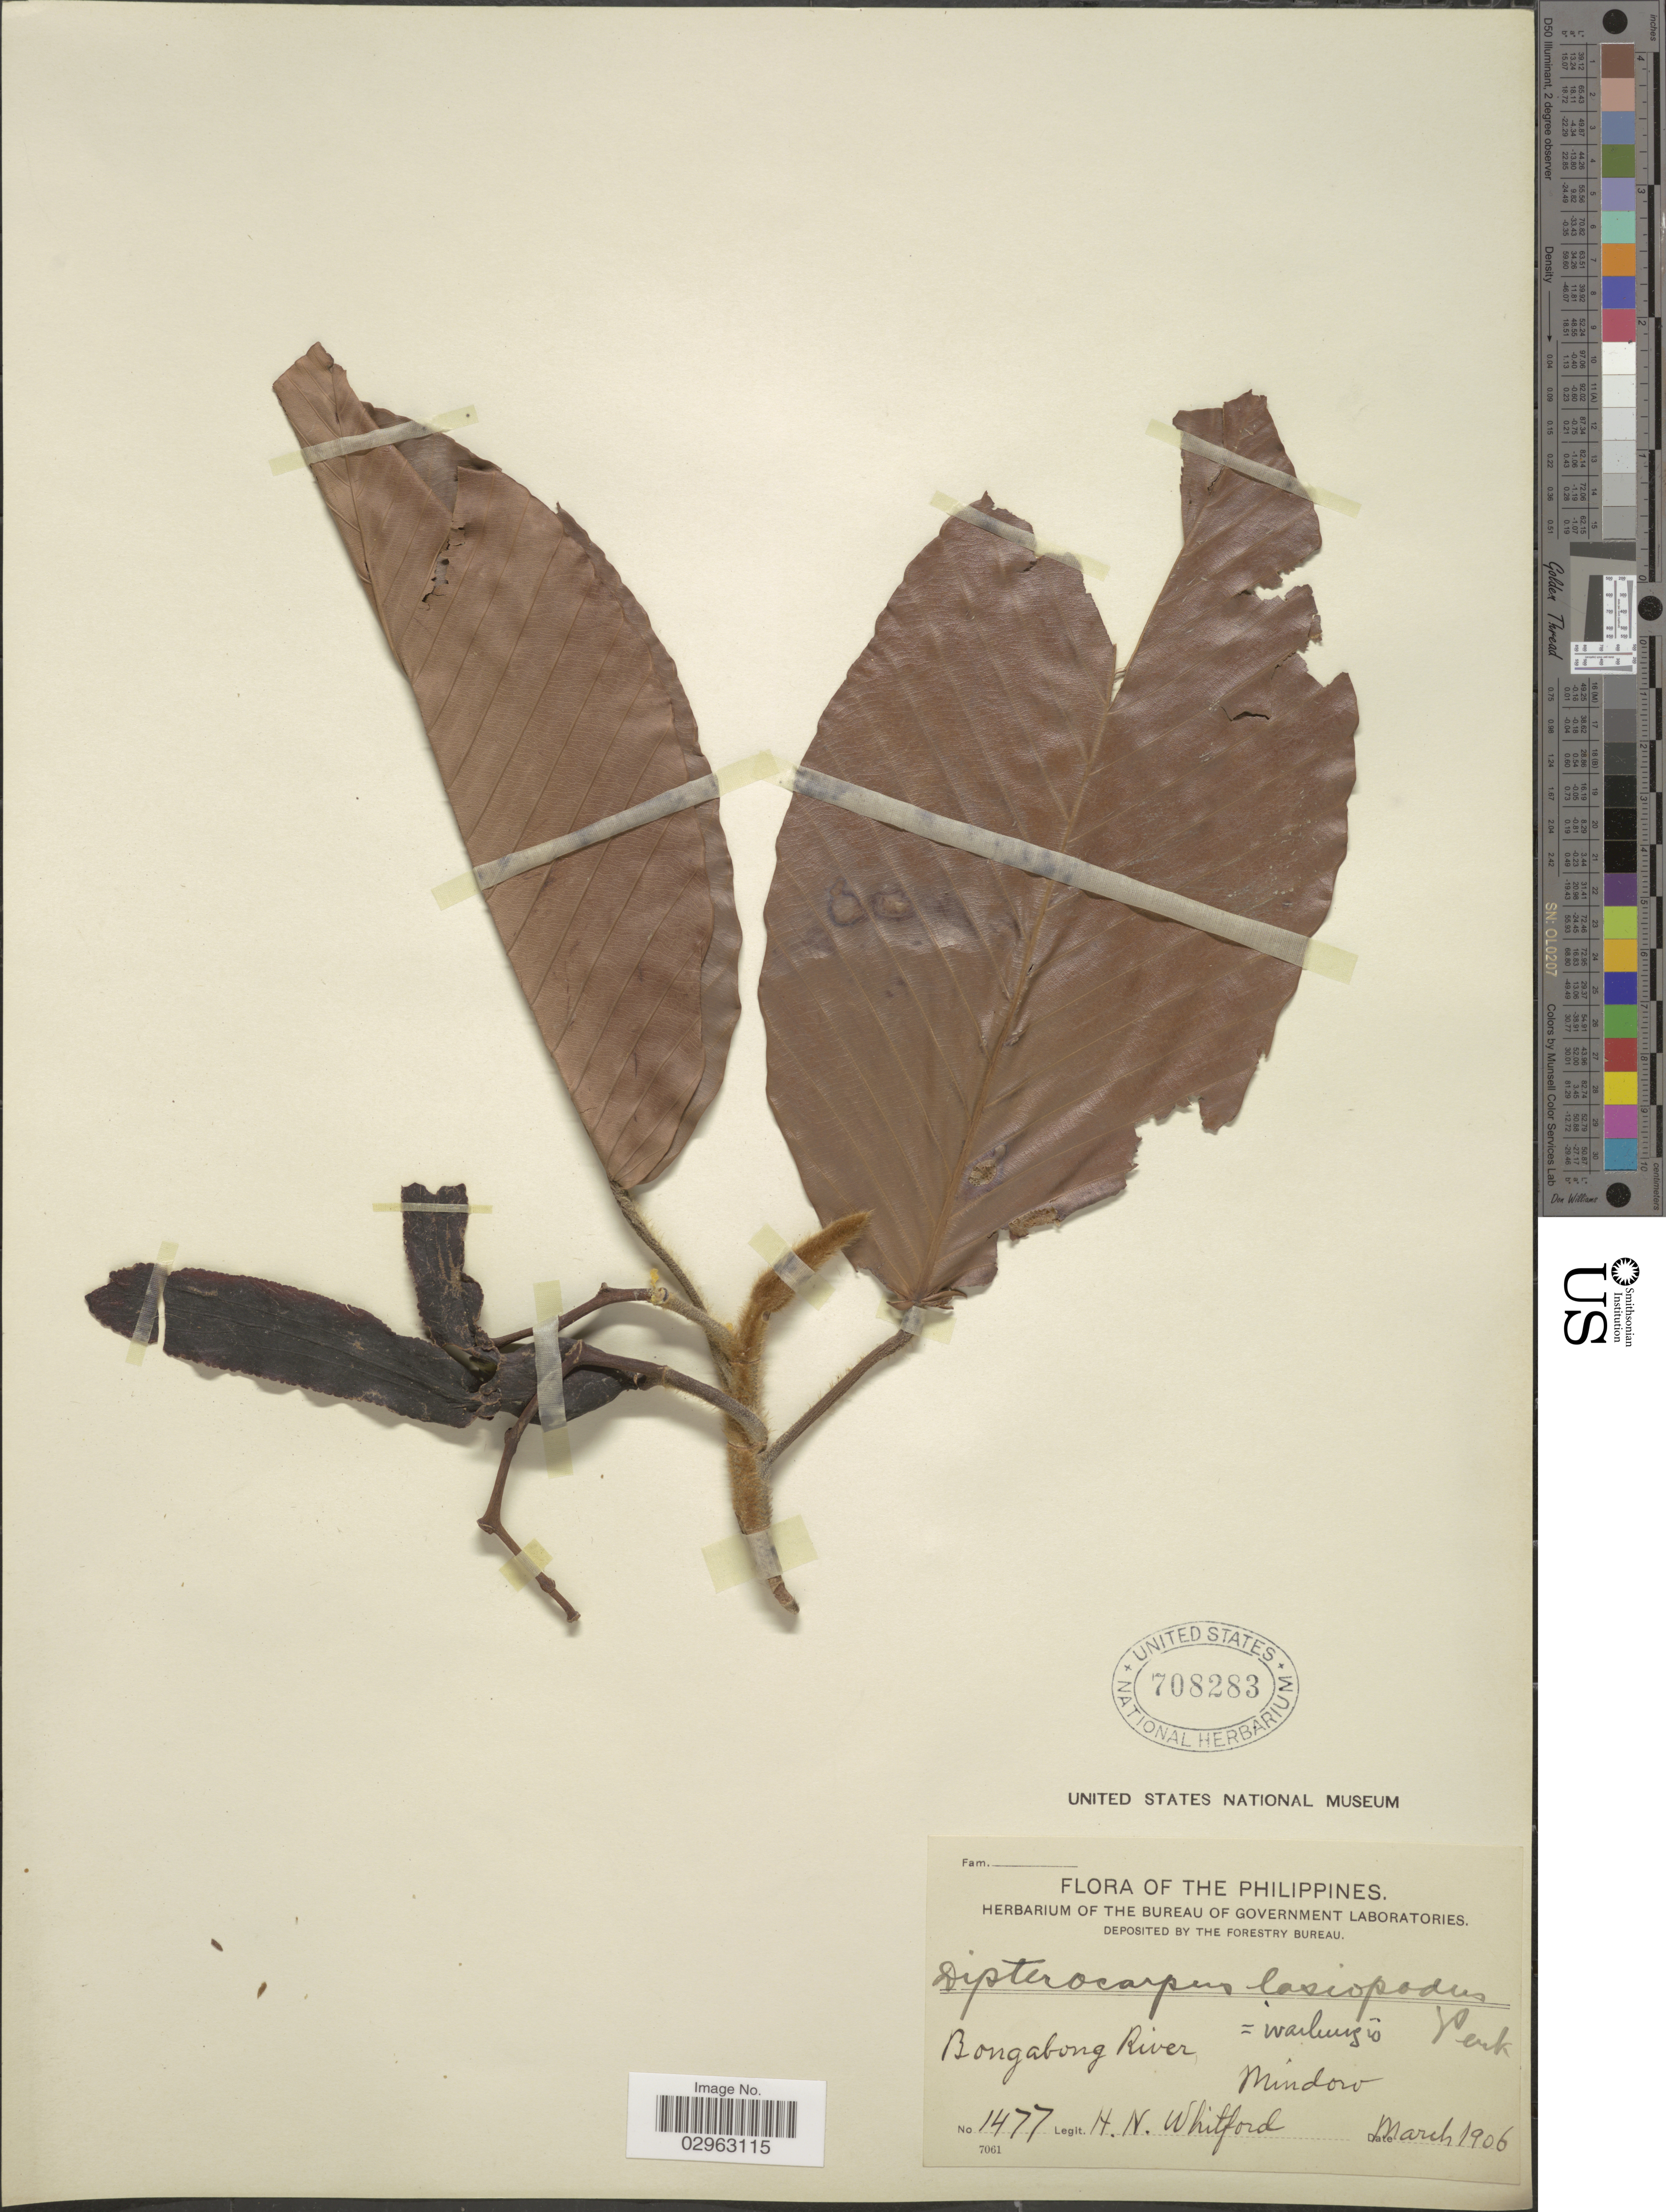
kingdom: Plantae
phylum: Tracheophyta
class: Magnoliopsida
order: Malvales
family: Dipterocarpaceae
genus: Dipterocarpus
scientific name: Dipterocarpus lasiopodus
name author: G. Perkins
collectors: H. N. Whitford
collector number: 1477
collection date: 1906-03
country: Philippines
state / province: Mimaropa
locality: Bongabong River, Mindoro.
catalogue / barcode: US 708283